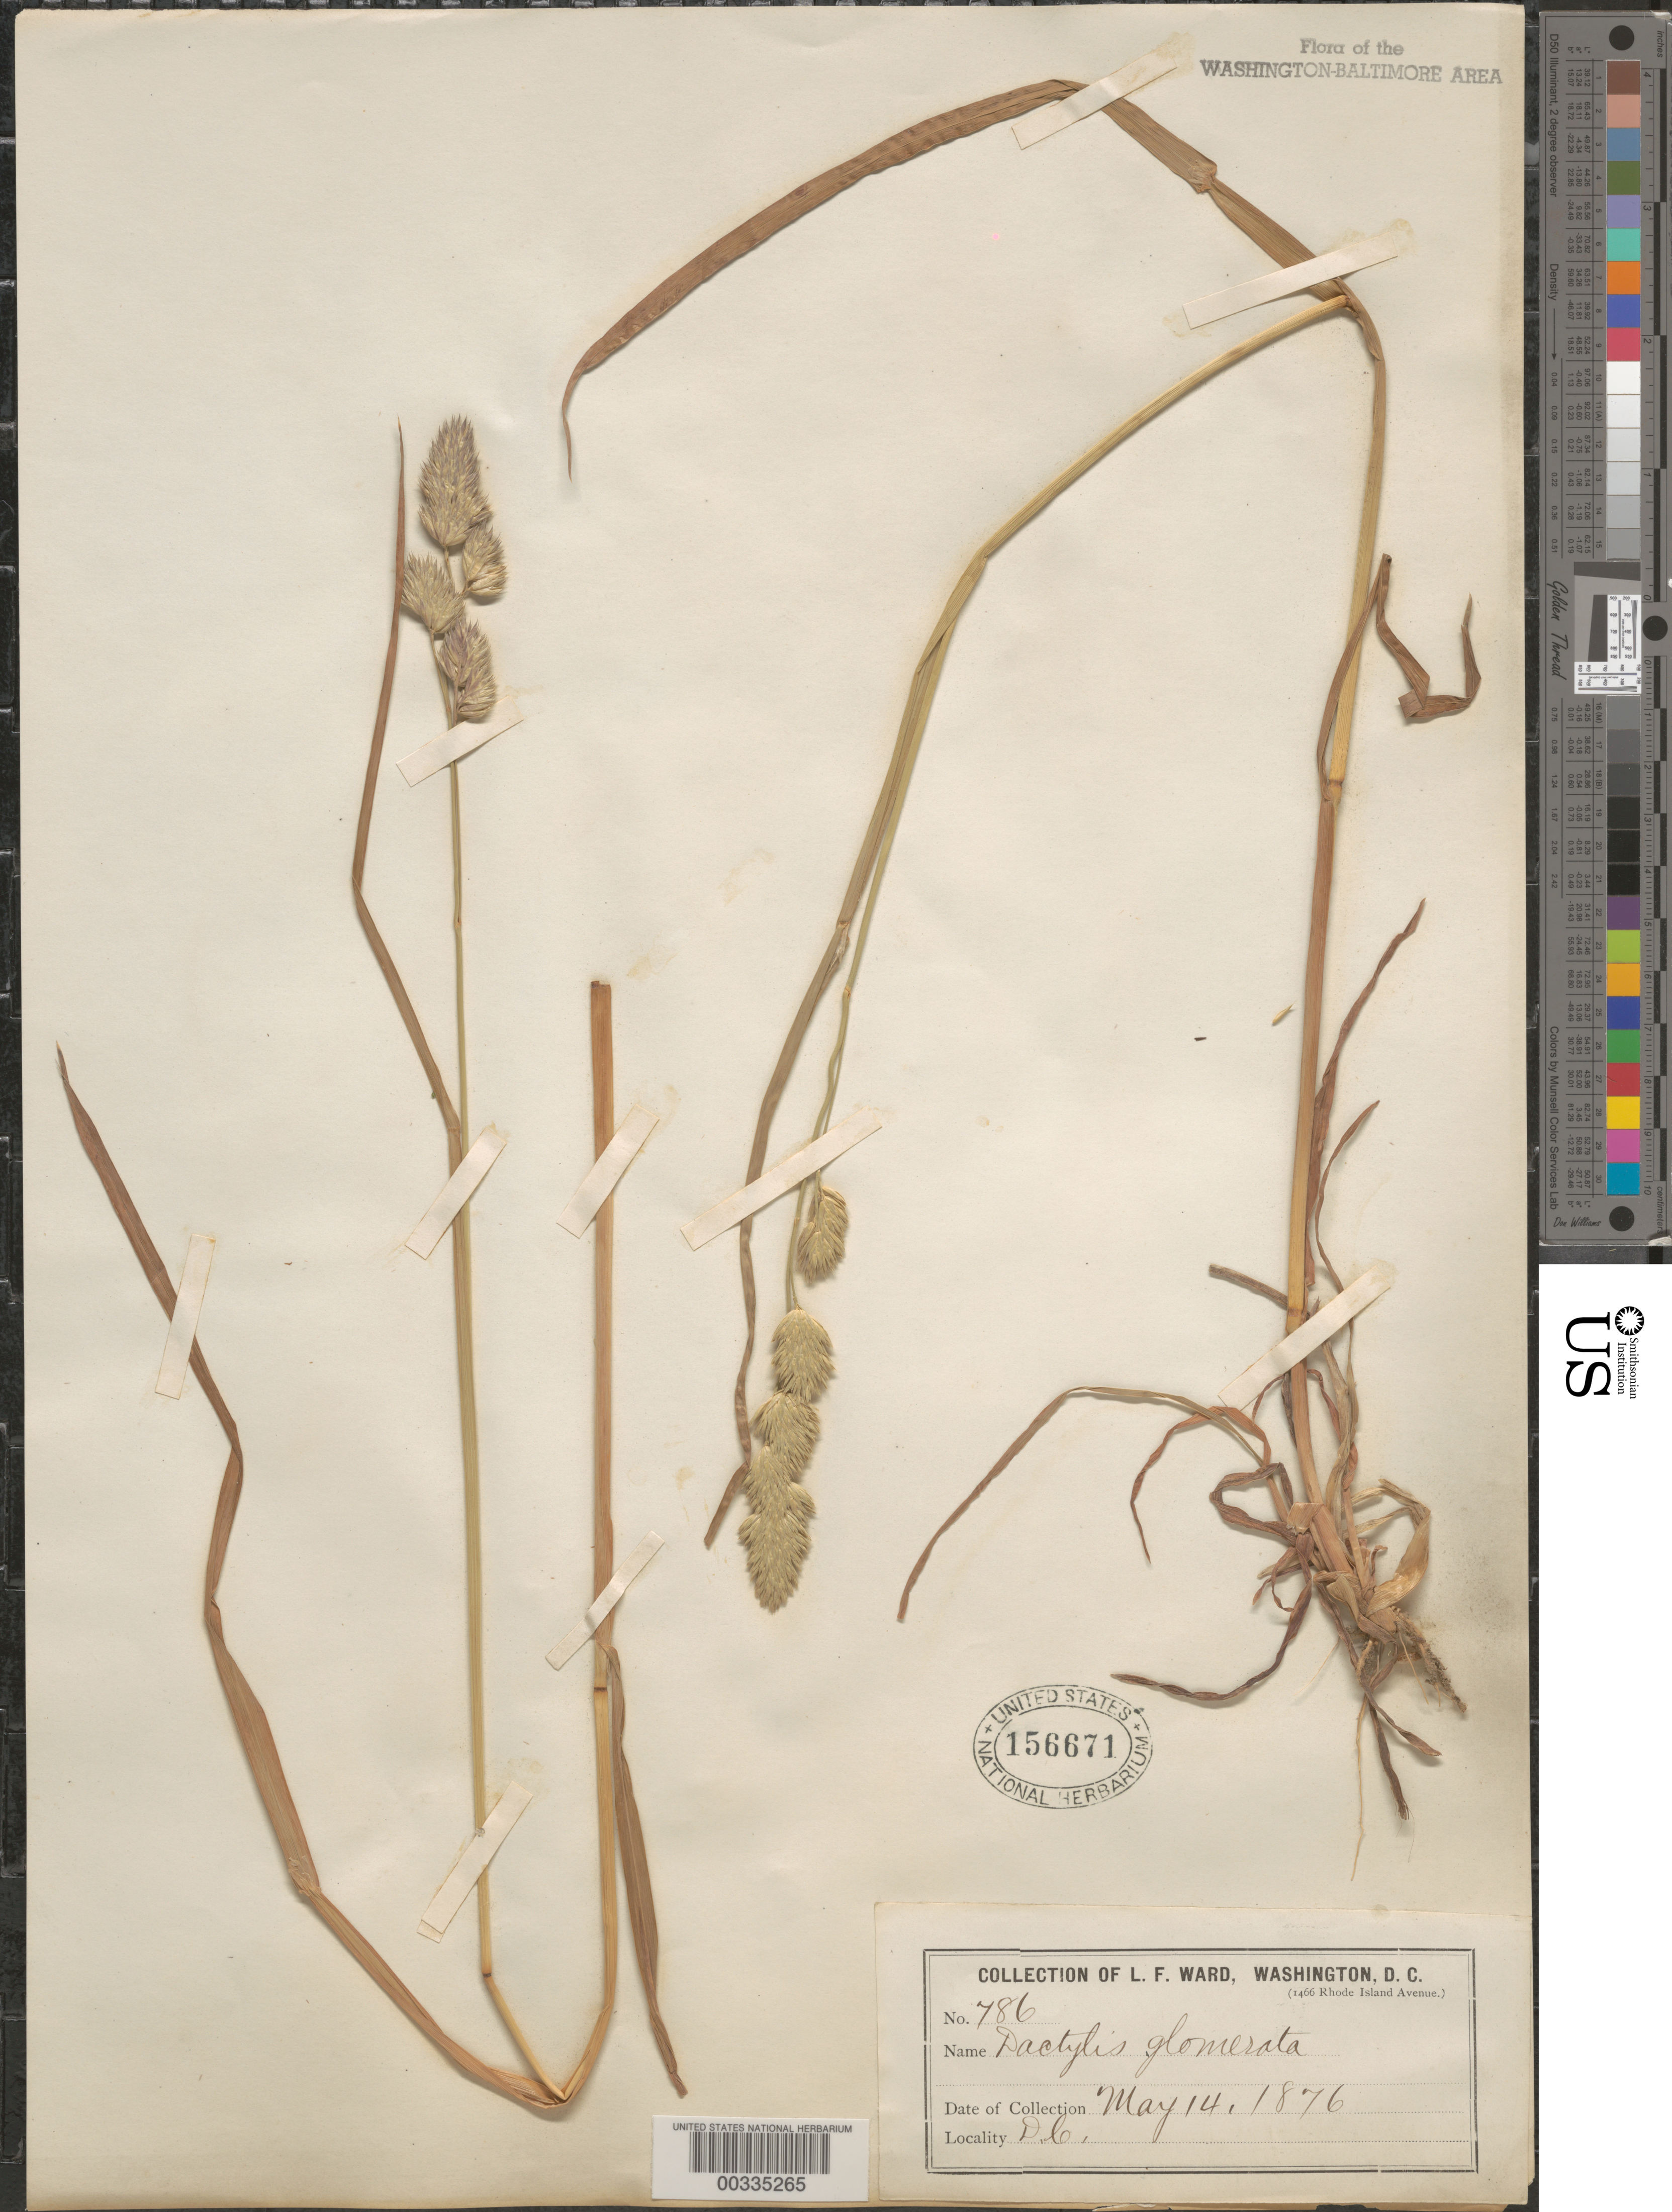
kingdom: Plantae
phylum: Tracheophyta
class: Liliopsida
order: Poales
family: Poaceae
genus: Dactylis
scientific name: Dactylis glomerata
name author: L.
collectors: L. F. Ward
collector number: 786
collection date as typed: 14 May 1876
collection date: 1876-05-14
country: United States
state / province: District of Columbia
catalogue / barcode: US 156671